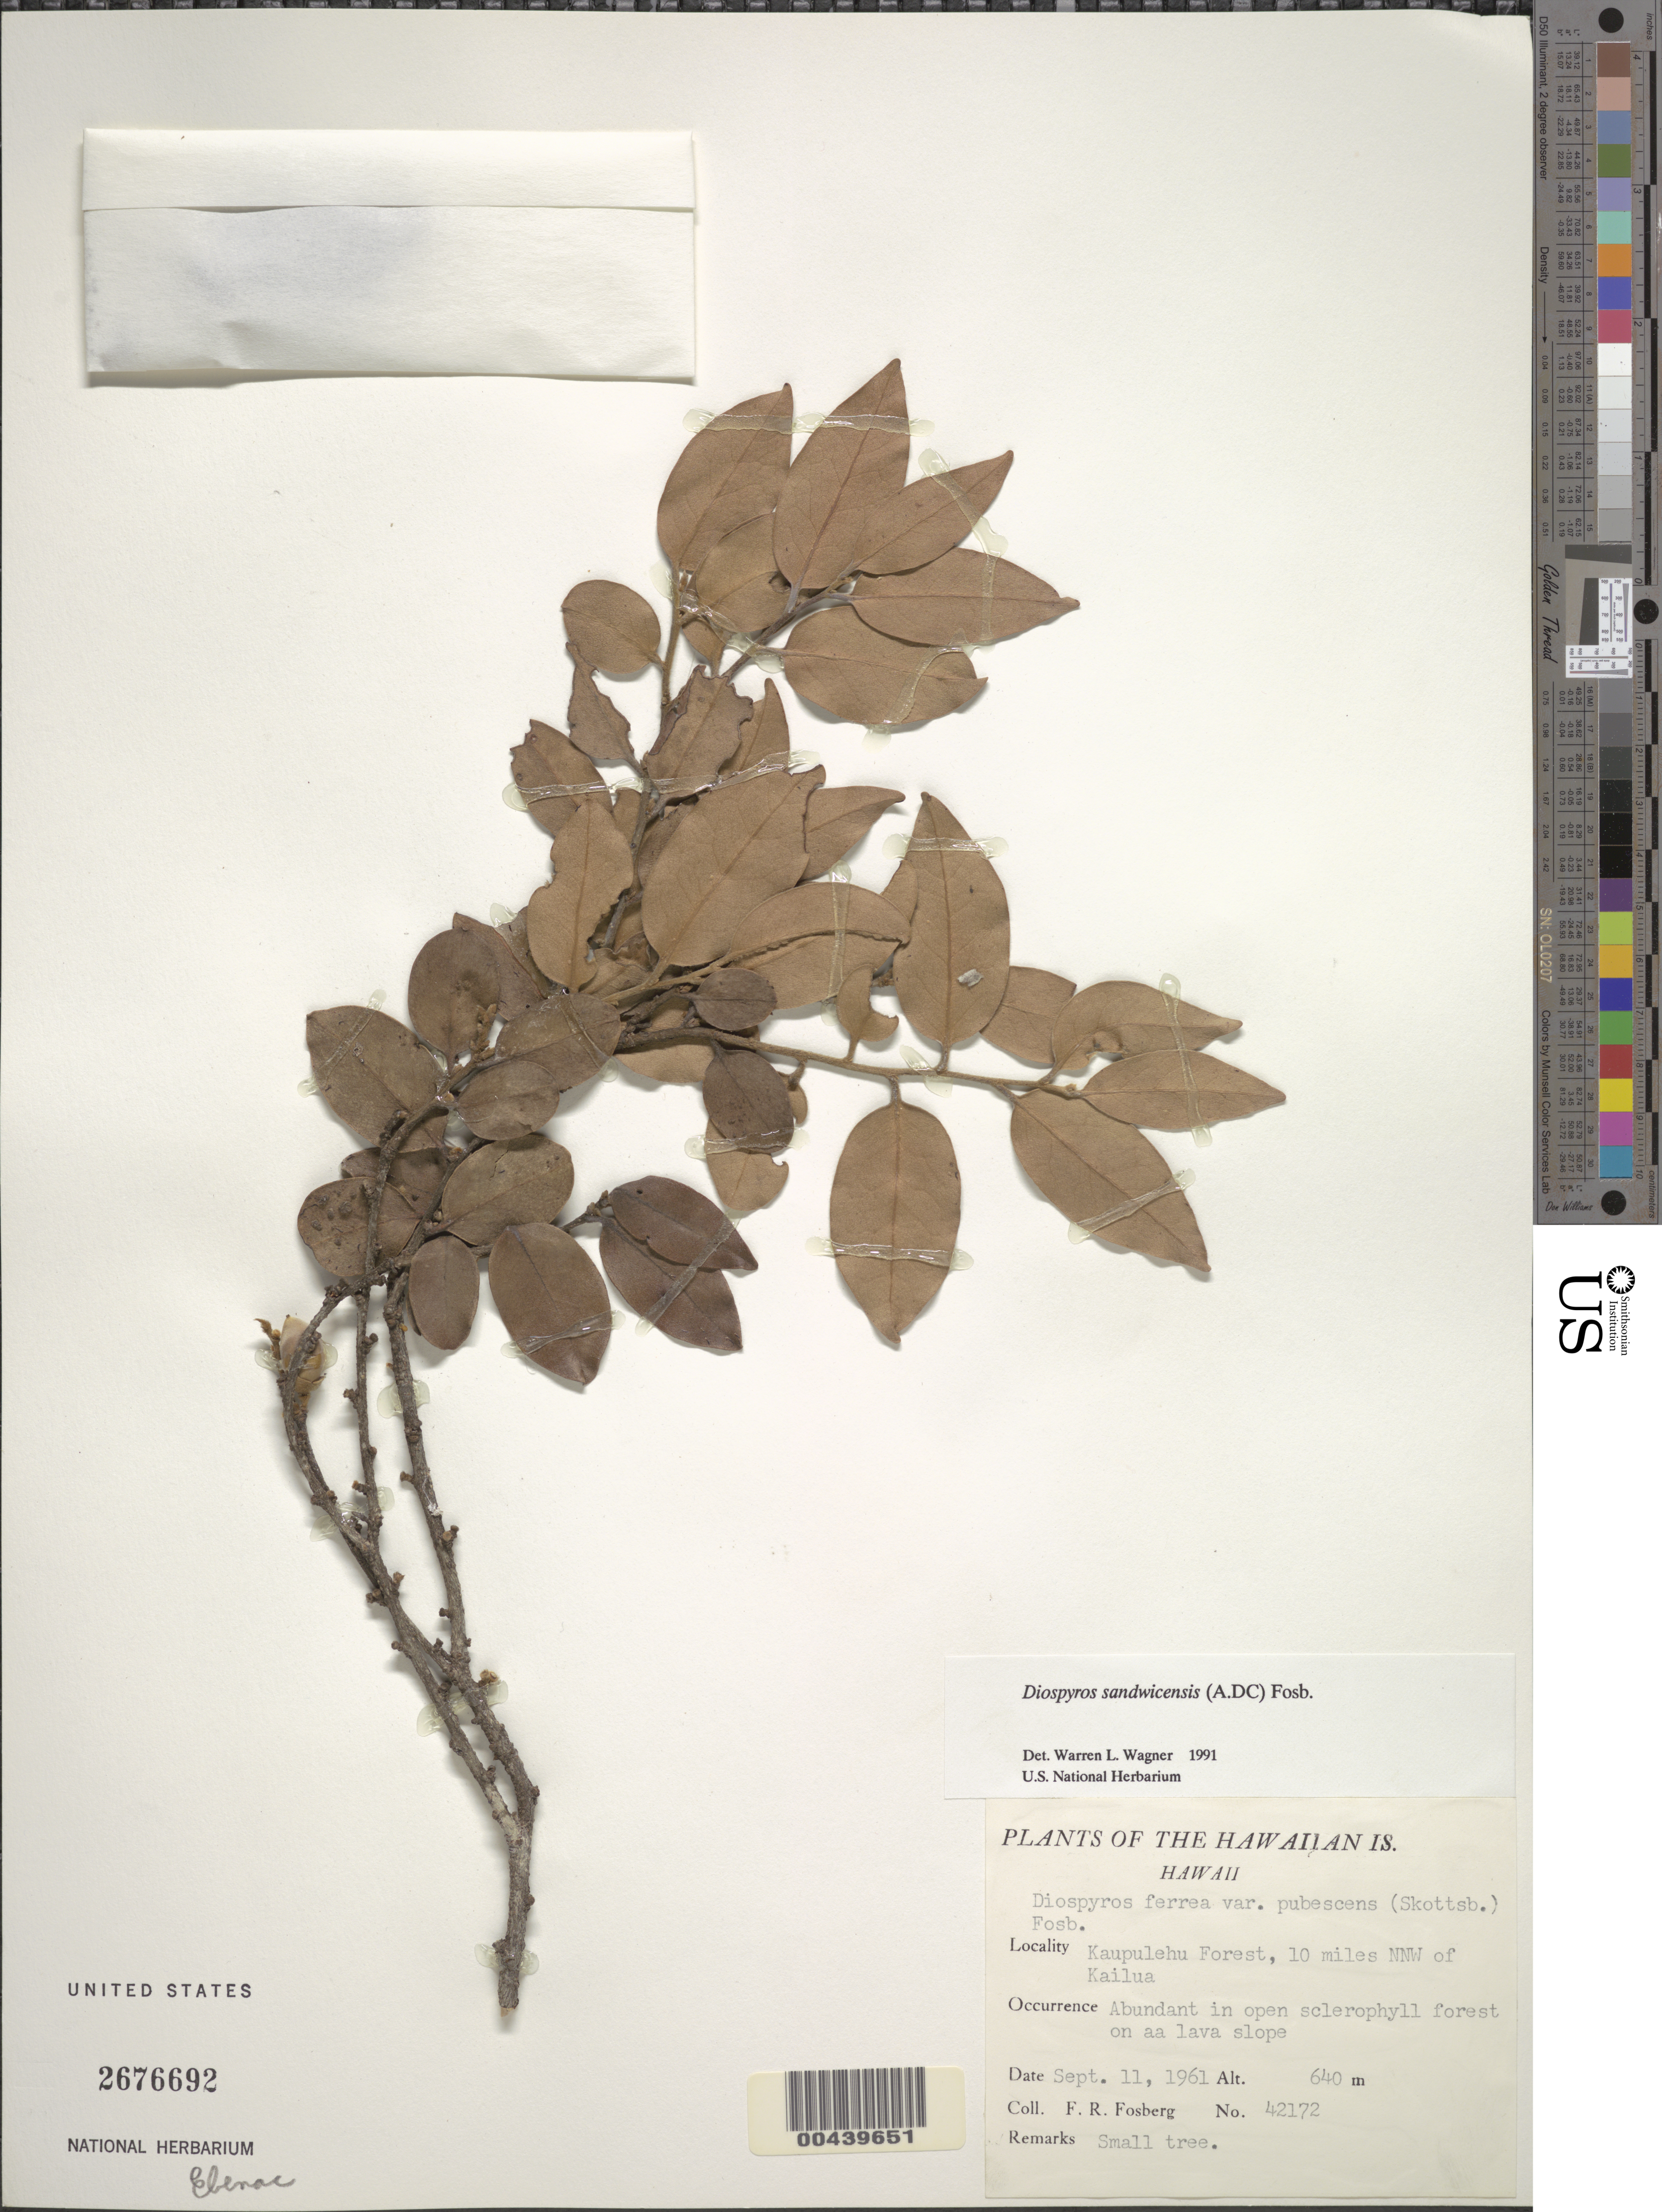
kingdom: Plantae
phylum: Tracheophyta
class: Magnoliopsida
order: Ericales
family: Ebenaceae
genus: Diospyros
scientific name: Diospyros sandwicensis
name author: (A. DC.) Fosberg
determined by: Wagner, W. L., (BOT), Smithsonian Institution - National Museum of Natural History (UNITED STATES)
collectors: F. R. Fosberg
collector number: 42172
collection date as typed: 11 Sep 1961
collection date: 1961-09-11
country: United States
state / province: Hawaii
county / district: Hawaii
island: Hawaii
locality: Kaupulehu Forest, 10 mi NNW of Kailua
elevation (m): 640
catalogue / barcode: US 2676692